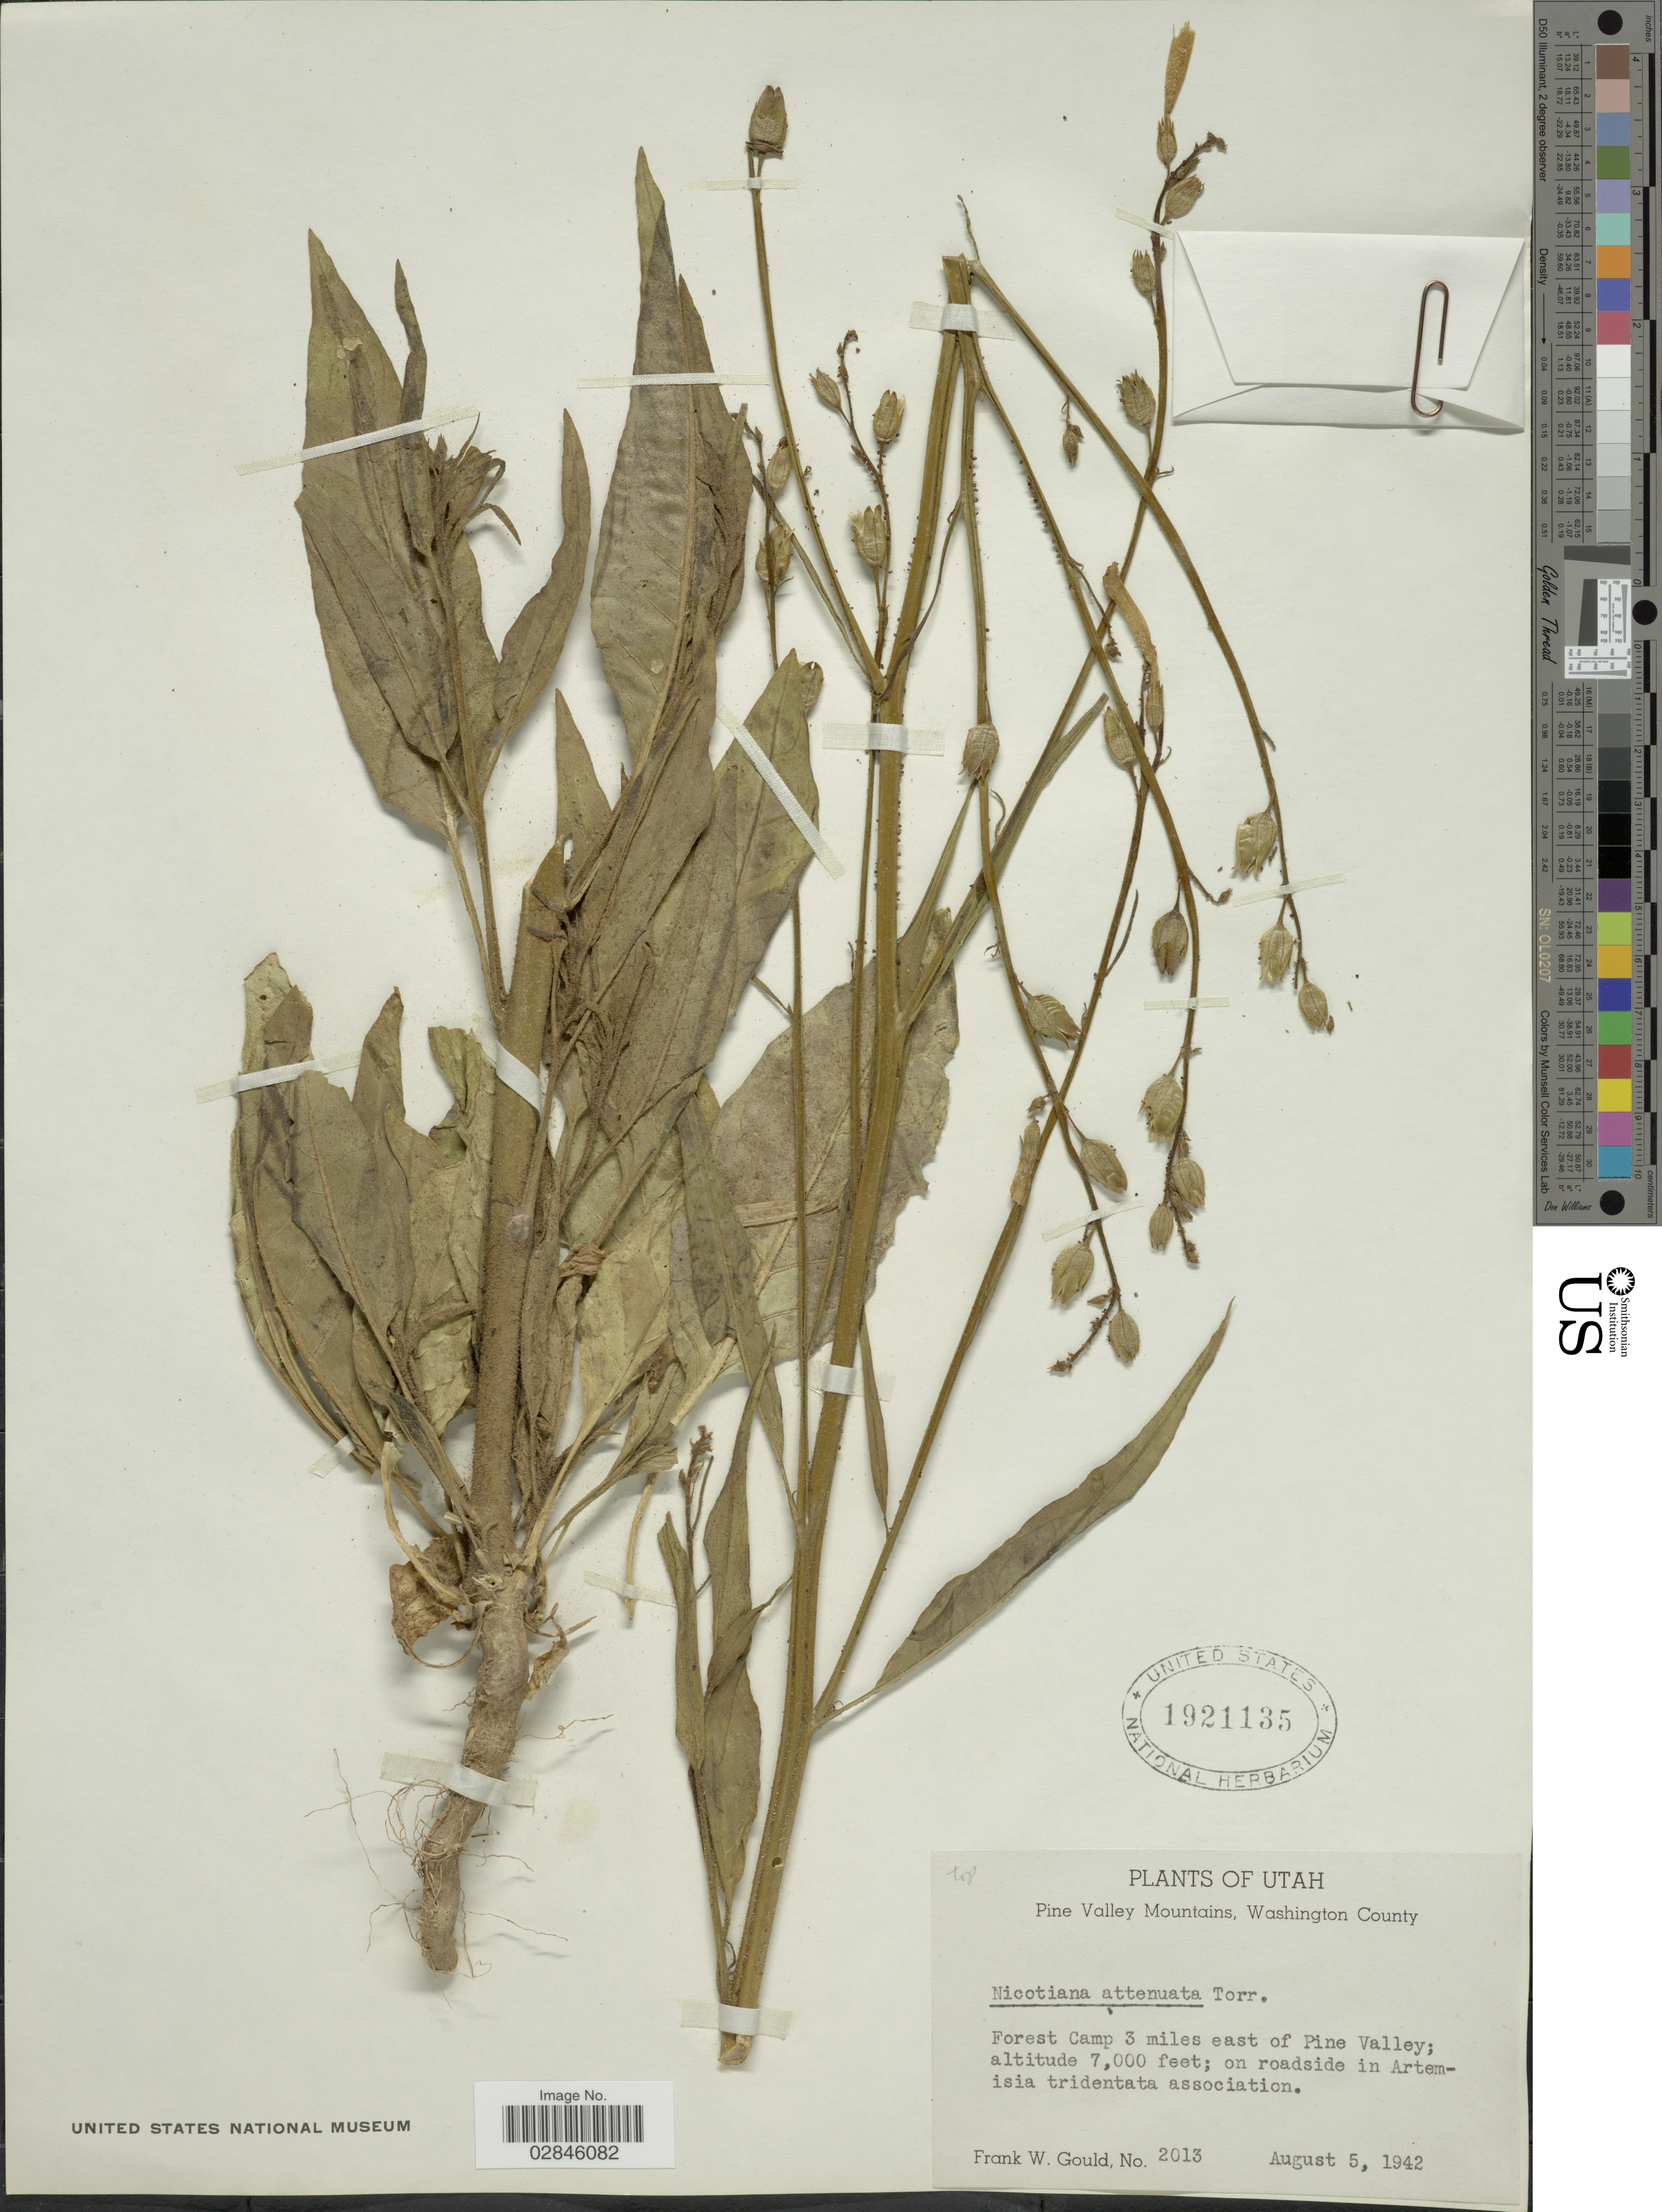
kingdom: Plantae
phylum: Tracheophyta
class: Magnoliopsida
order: Solanales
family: Solanaceae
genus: Nicotiana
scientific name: Nicotiana attenuata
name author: Torr. ex S. Watson in C. King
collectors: F. W. Gould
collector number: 2013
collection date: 1942-08-05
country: United States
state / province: Utah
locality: Pine Valley Mountains, Washington County. Forest Camp 3 miles east of Pine Valley.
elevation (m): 2134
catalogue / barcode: US 1921135